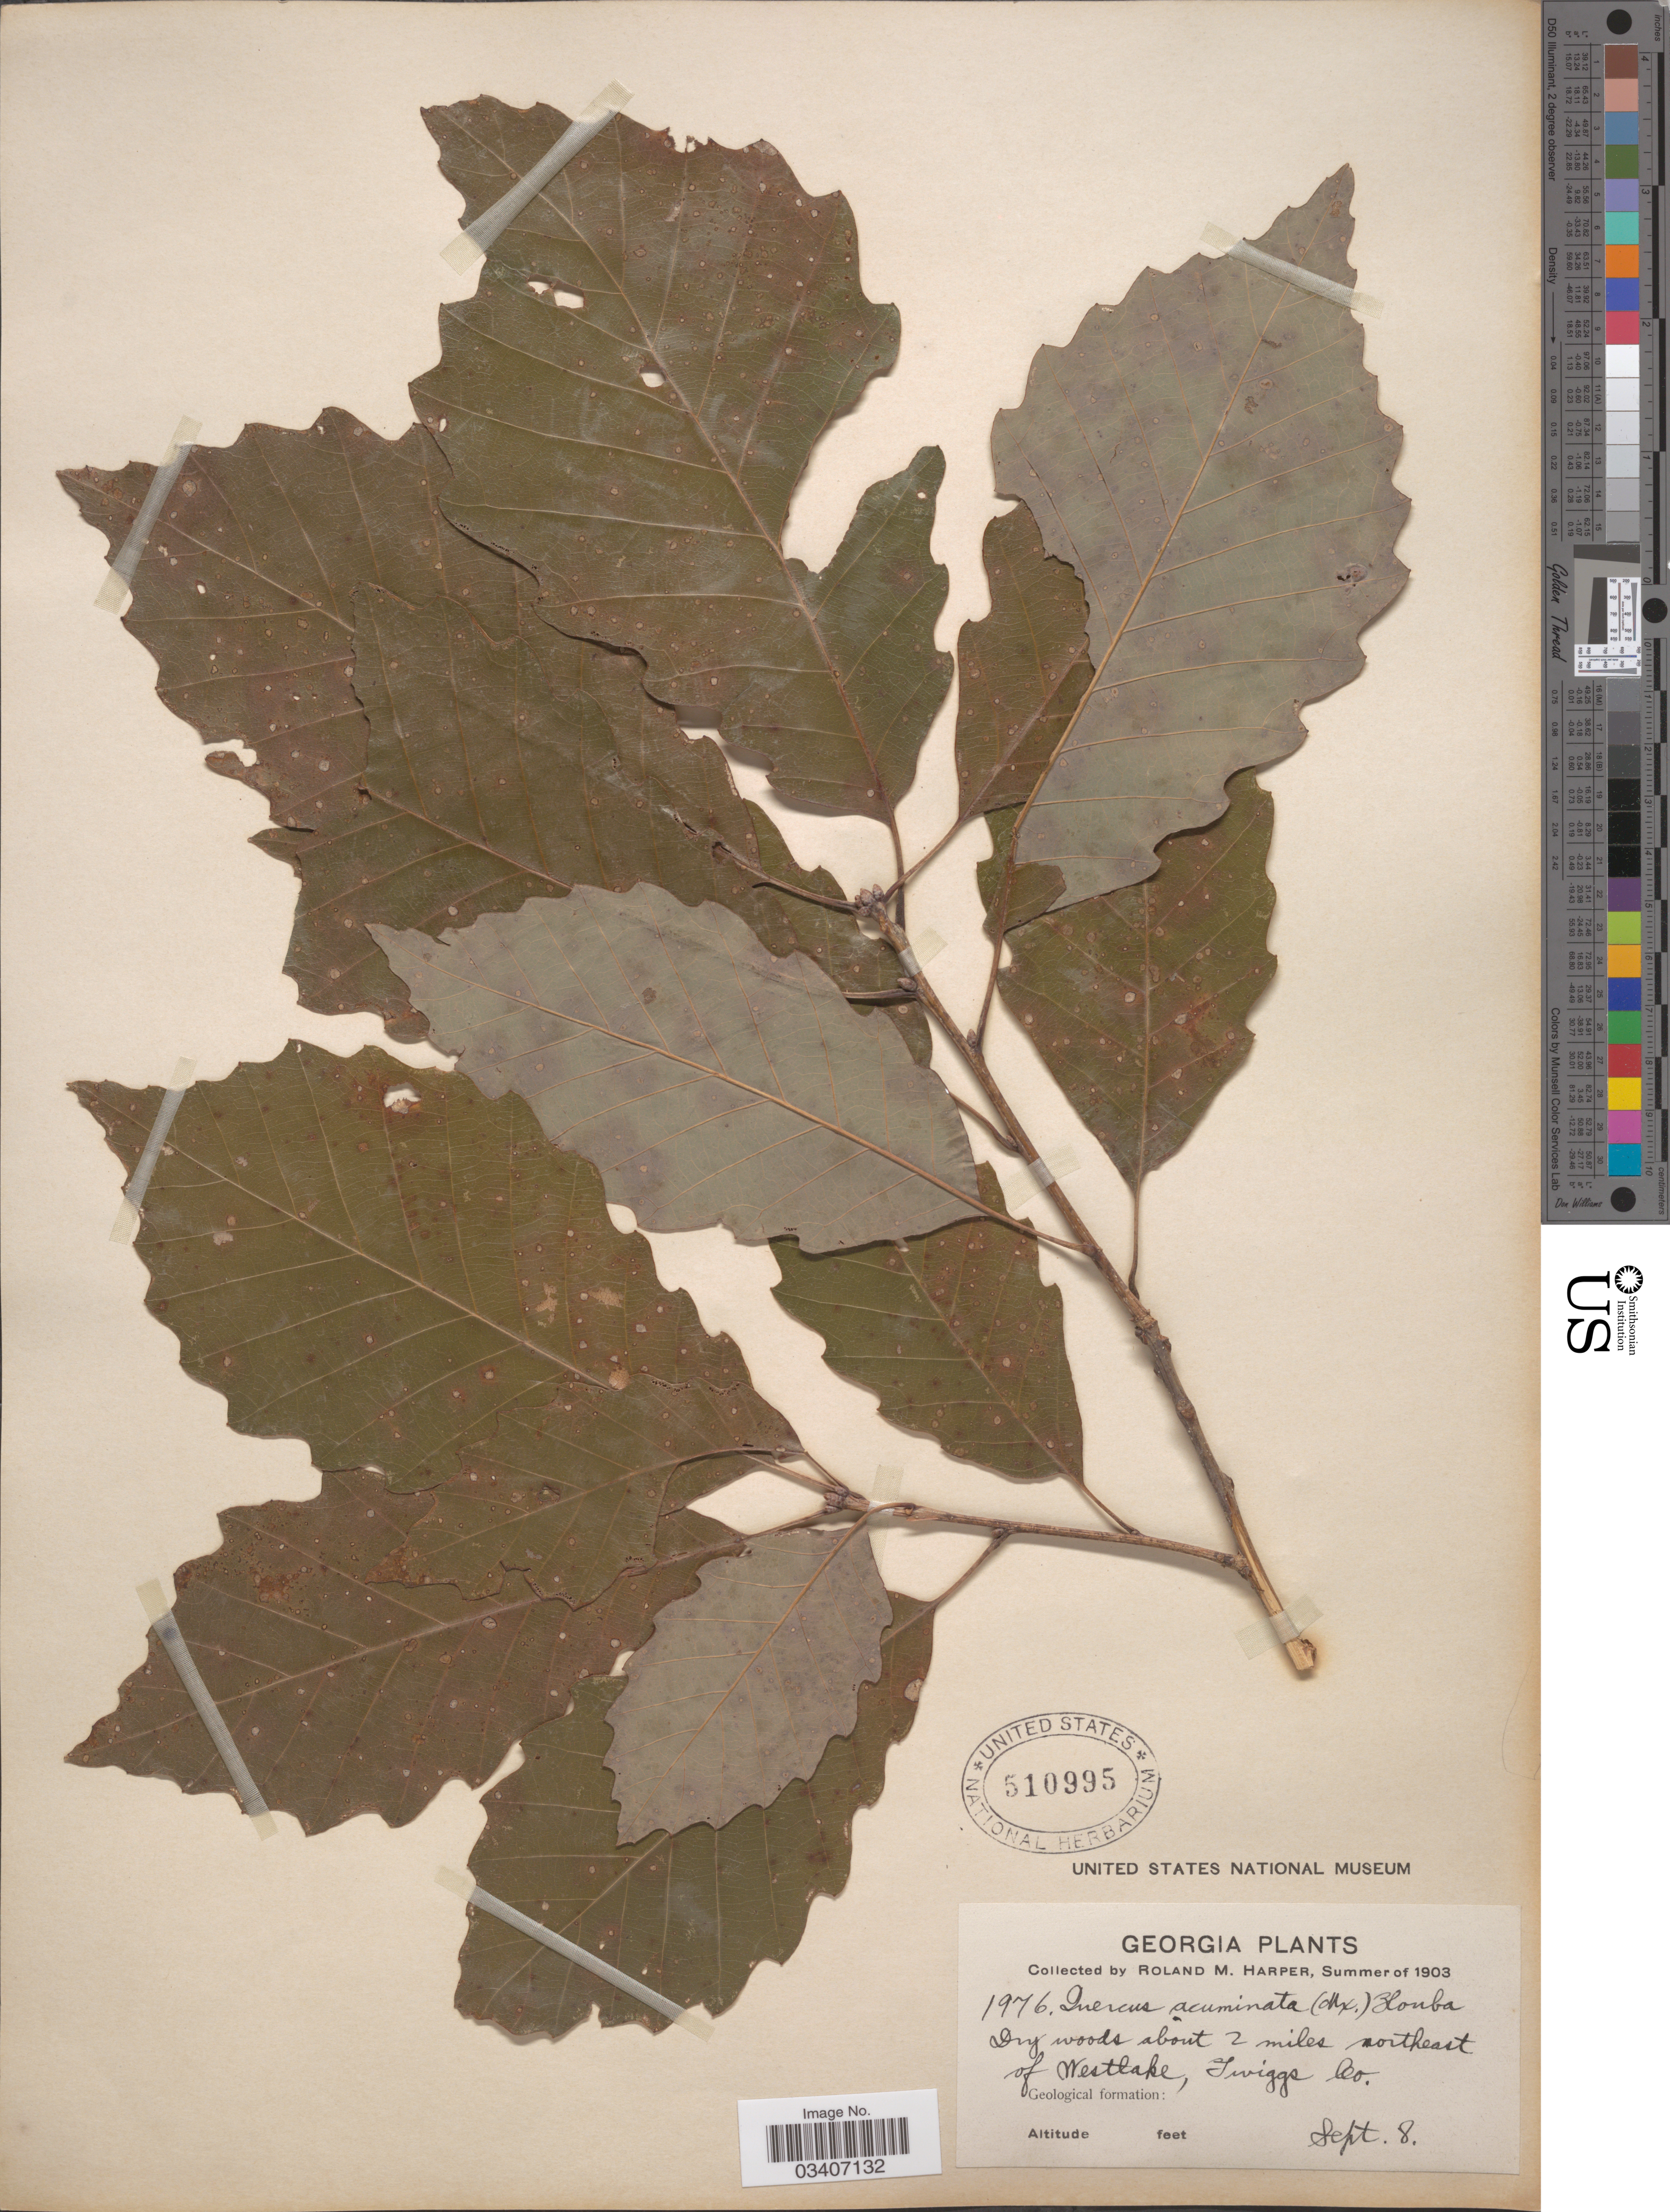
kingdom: Plantae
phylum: Tracheophyta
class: Magnoliopsida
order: Fagales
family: Fagaceae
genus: Quercus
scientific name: Quercus muehlenbergii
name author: Engelm.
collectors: R. M. Harper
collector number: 1976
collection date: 1903-09-08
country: United States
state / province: Georgia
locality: About 2 miles northeast of Westlake, Twiggs Co.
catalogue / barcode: US 510995